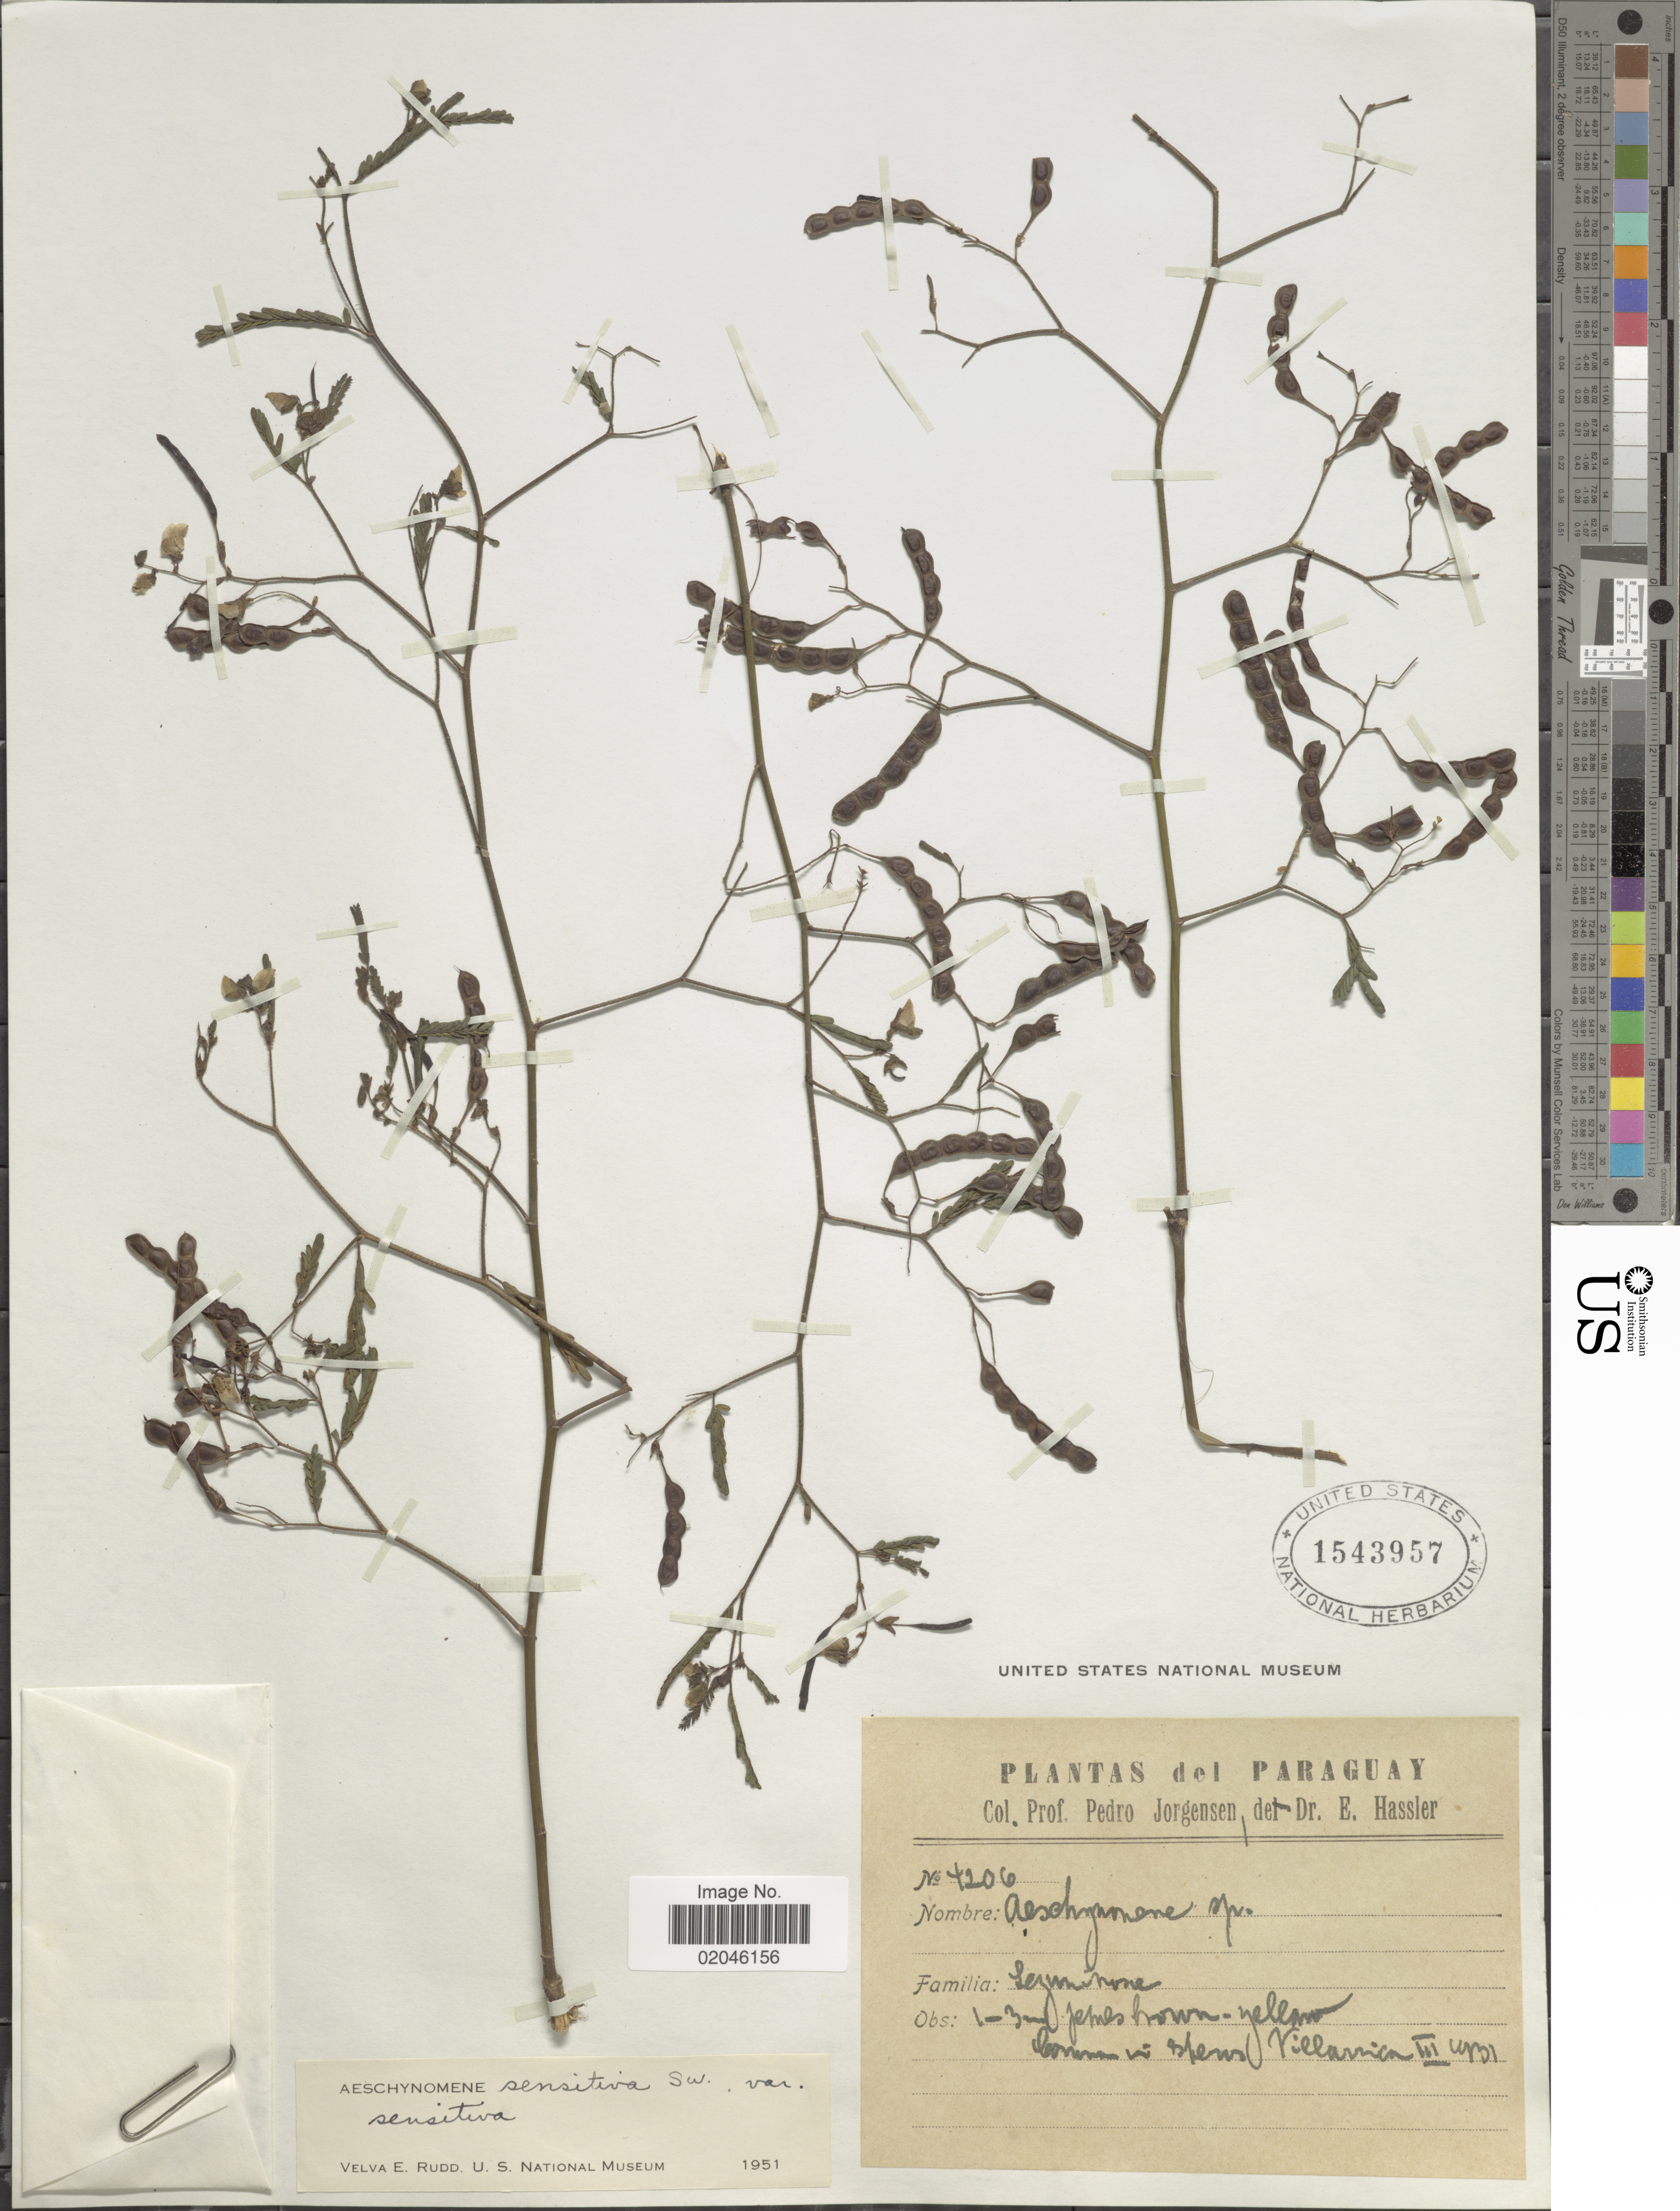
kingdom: Plantae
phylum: Tracheophyta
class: Magnoliopsida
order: Fabales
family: Fabaceae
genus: Aeschynomene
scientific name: Aeschynomene sensitiva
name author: Sw.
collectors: P. Jörgensen & E. Hassler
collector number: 4206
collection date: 1931-03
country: Paraguay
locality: Villarrica.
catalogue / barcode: US 1543957